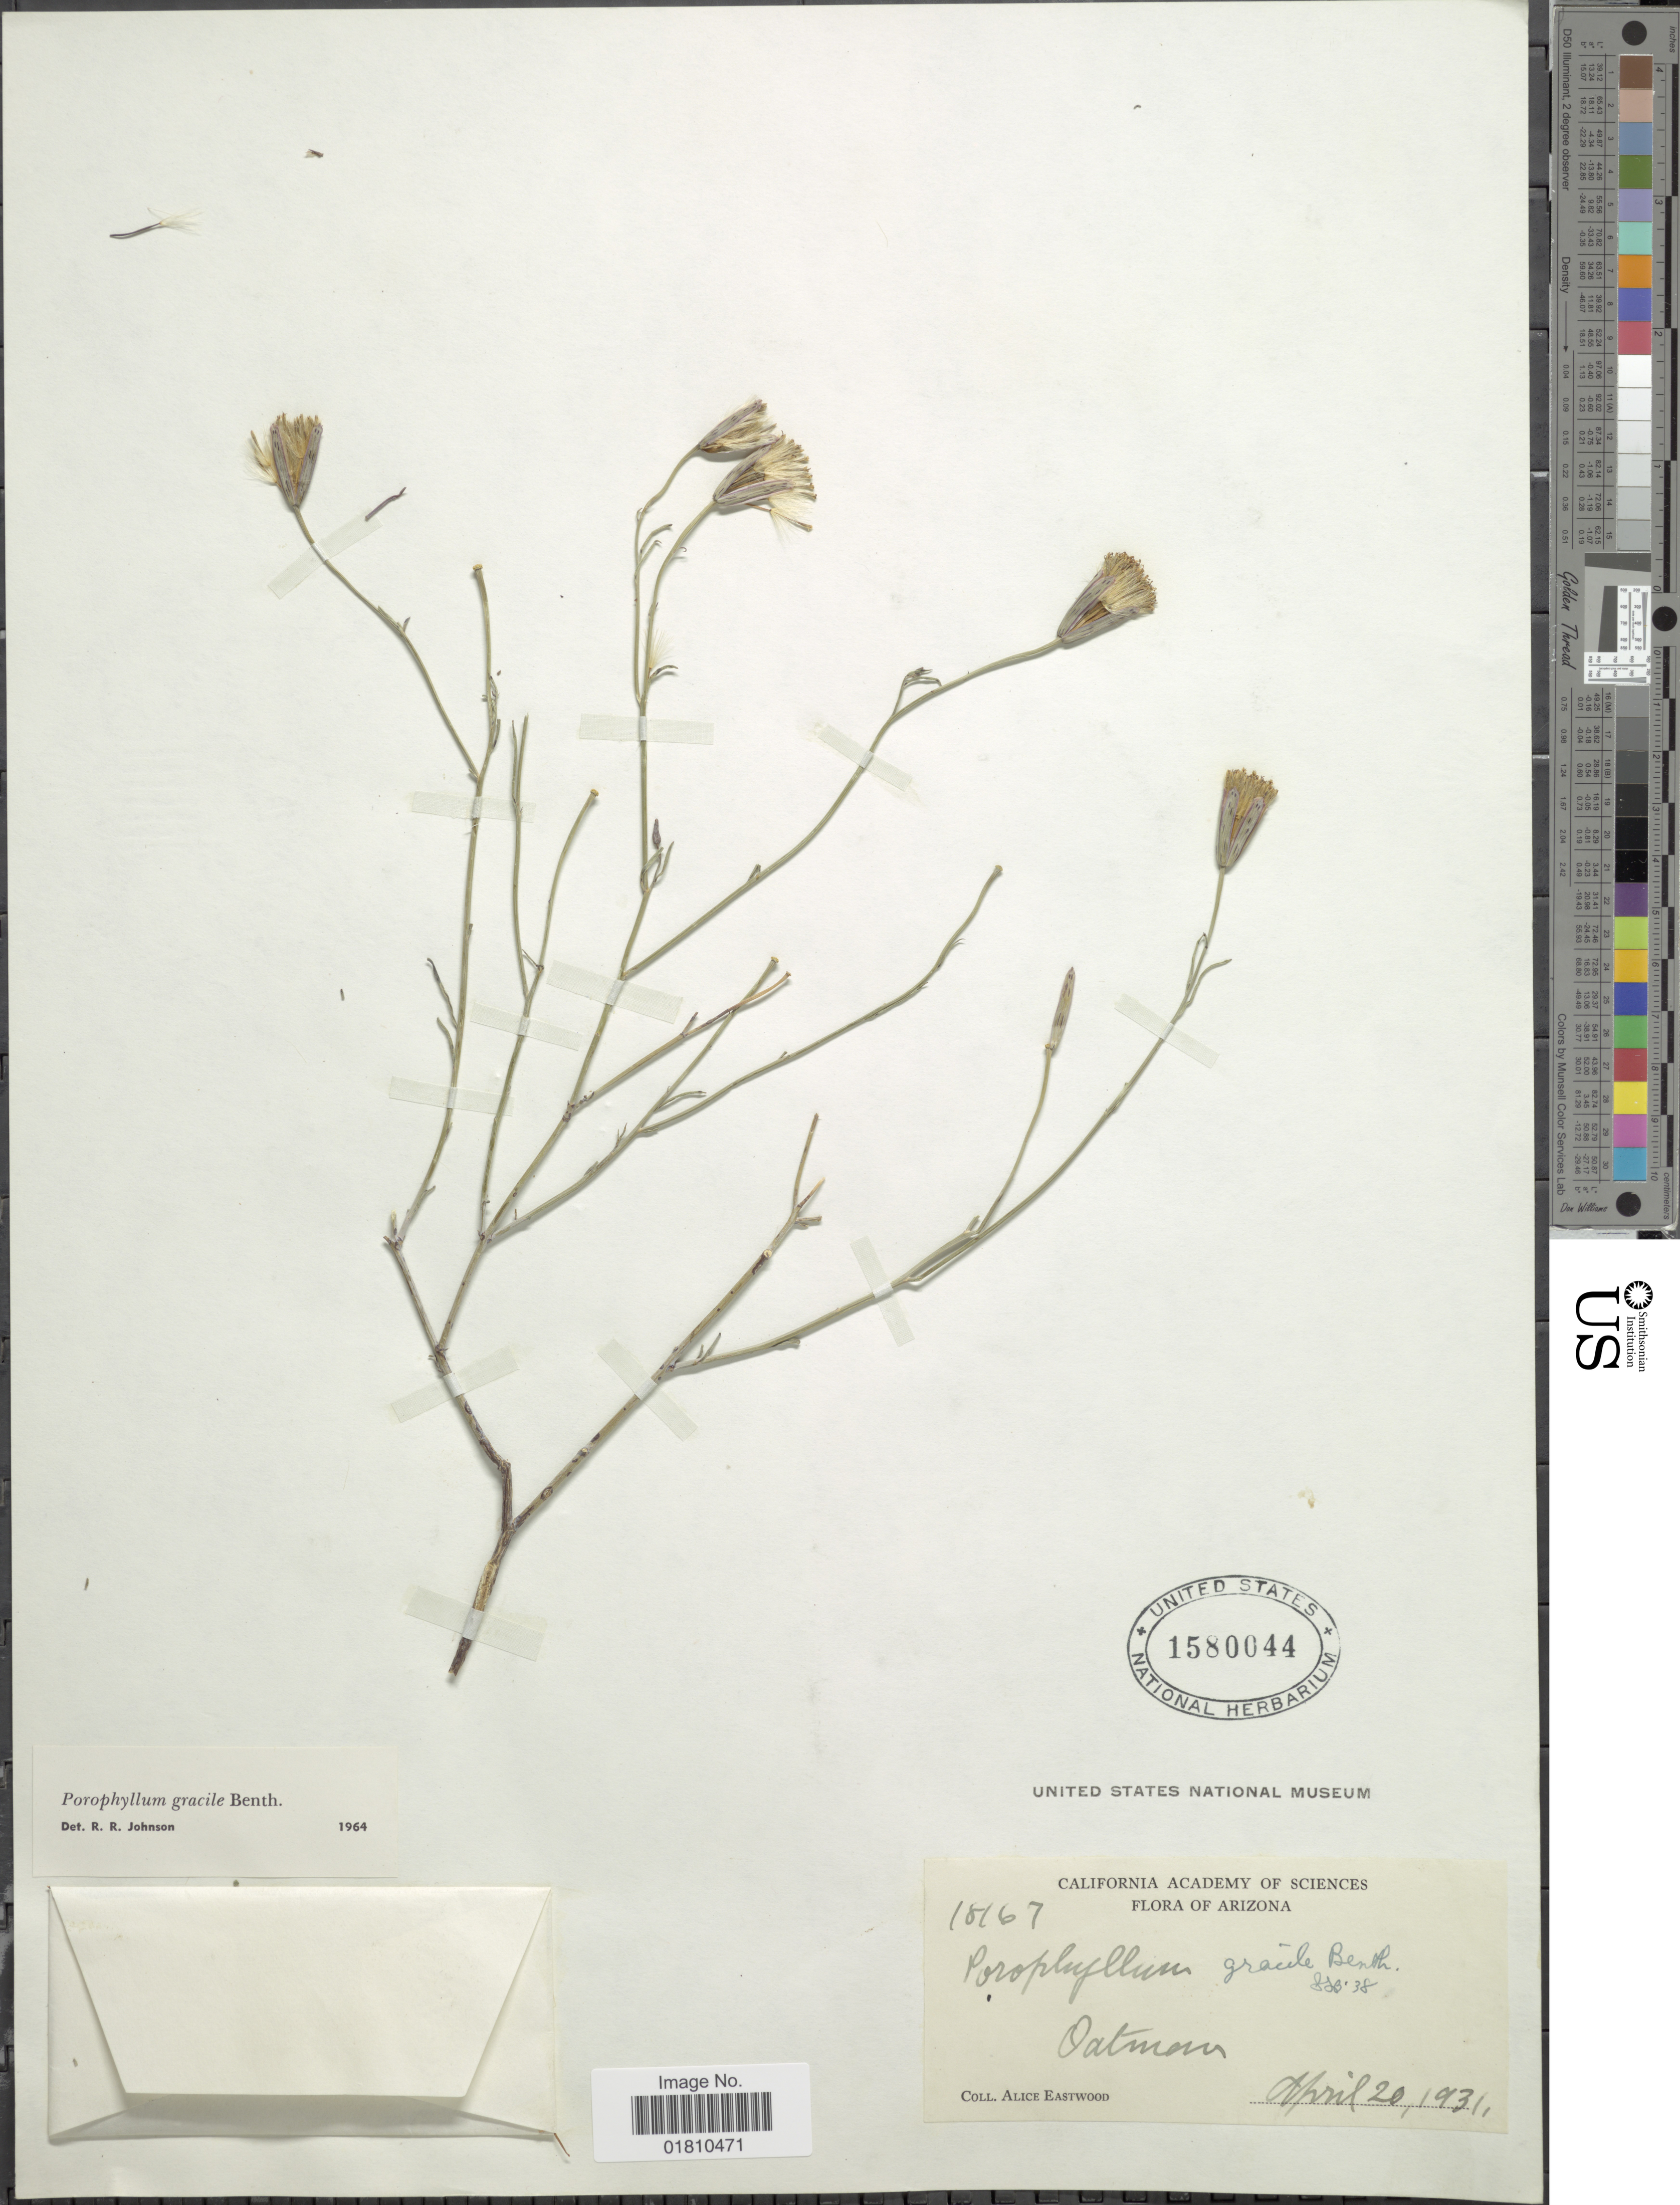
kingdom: Plantae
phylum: Tracheophyta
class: Magnoliopsida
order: Asterales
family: Asteraceae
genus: Porophyllum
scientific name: Porophyllum gracile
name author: Benth.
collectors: A. Eastwood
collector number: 18167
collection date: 1931-04-20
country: United States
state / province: Arizona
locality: Oatman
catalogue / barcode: US 1580044